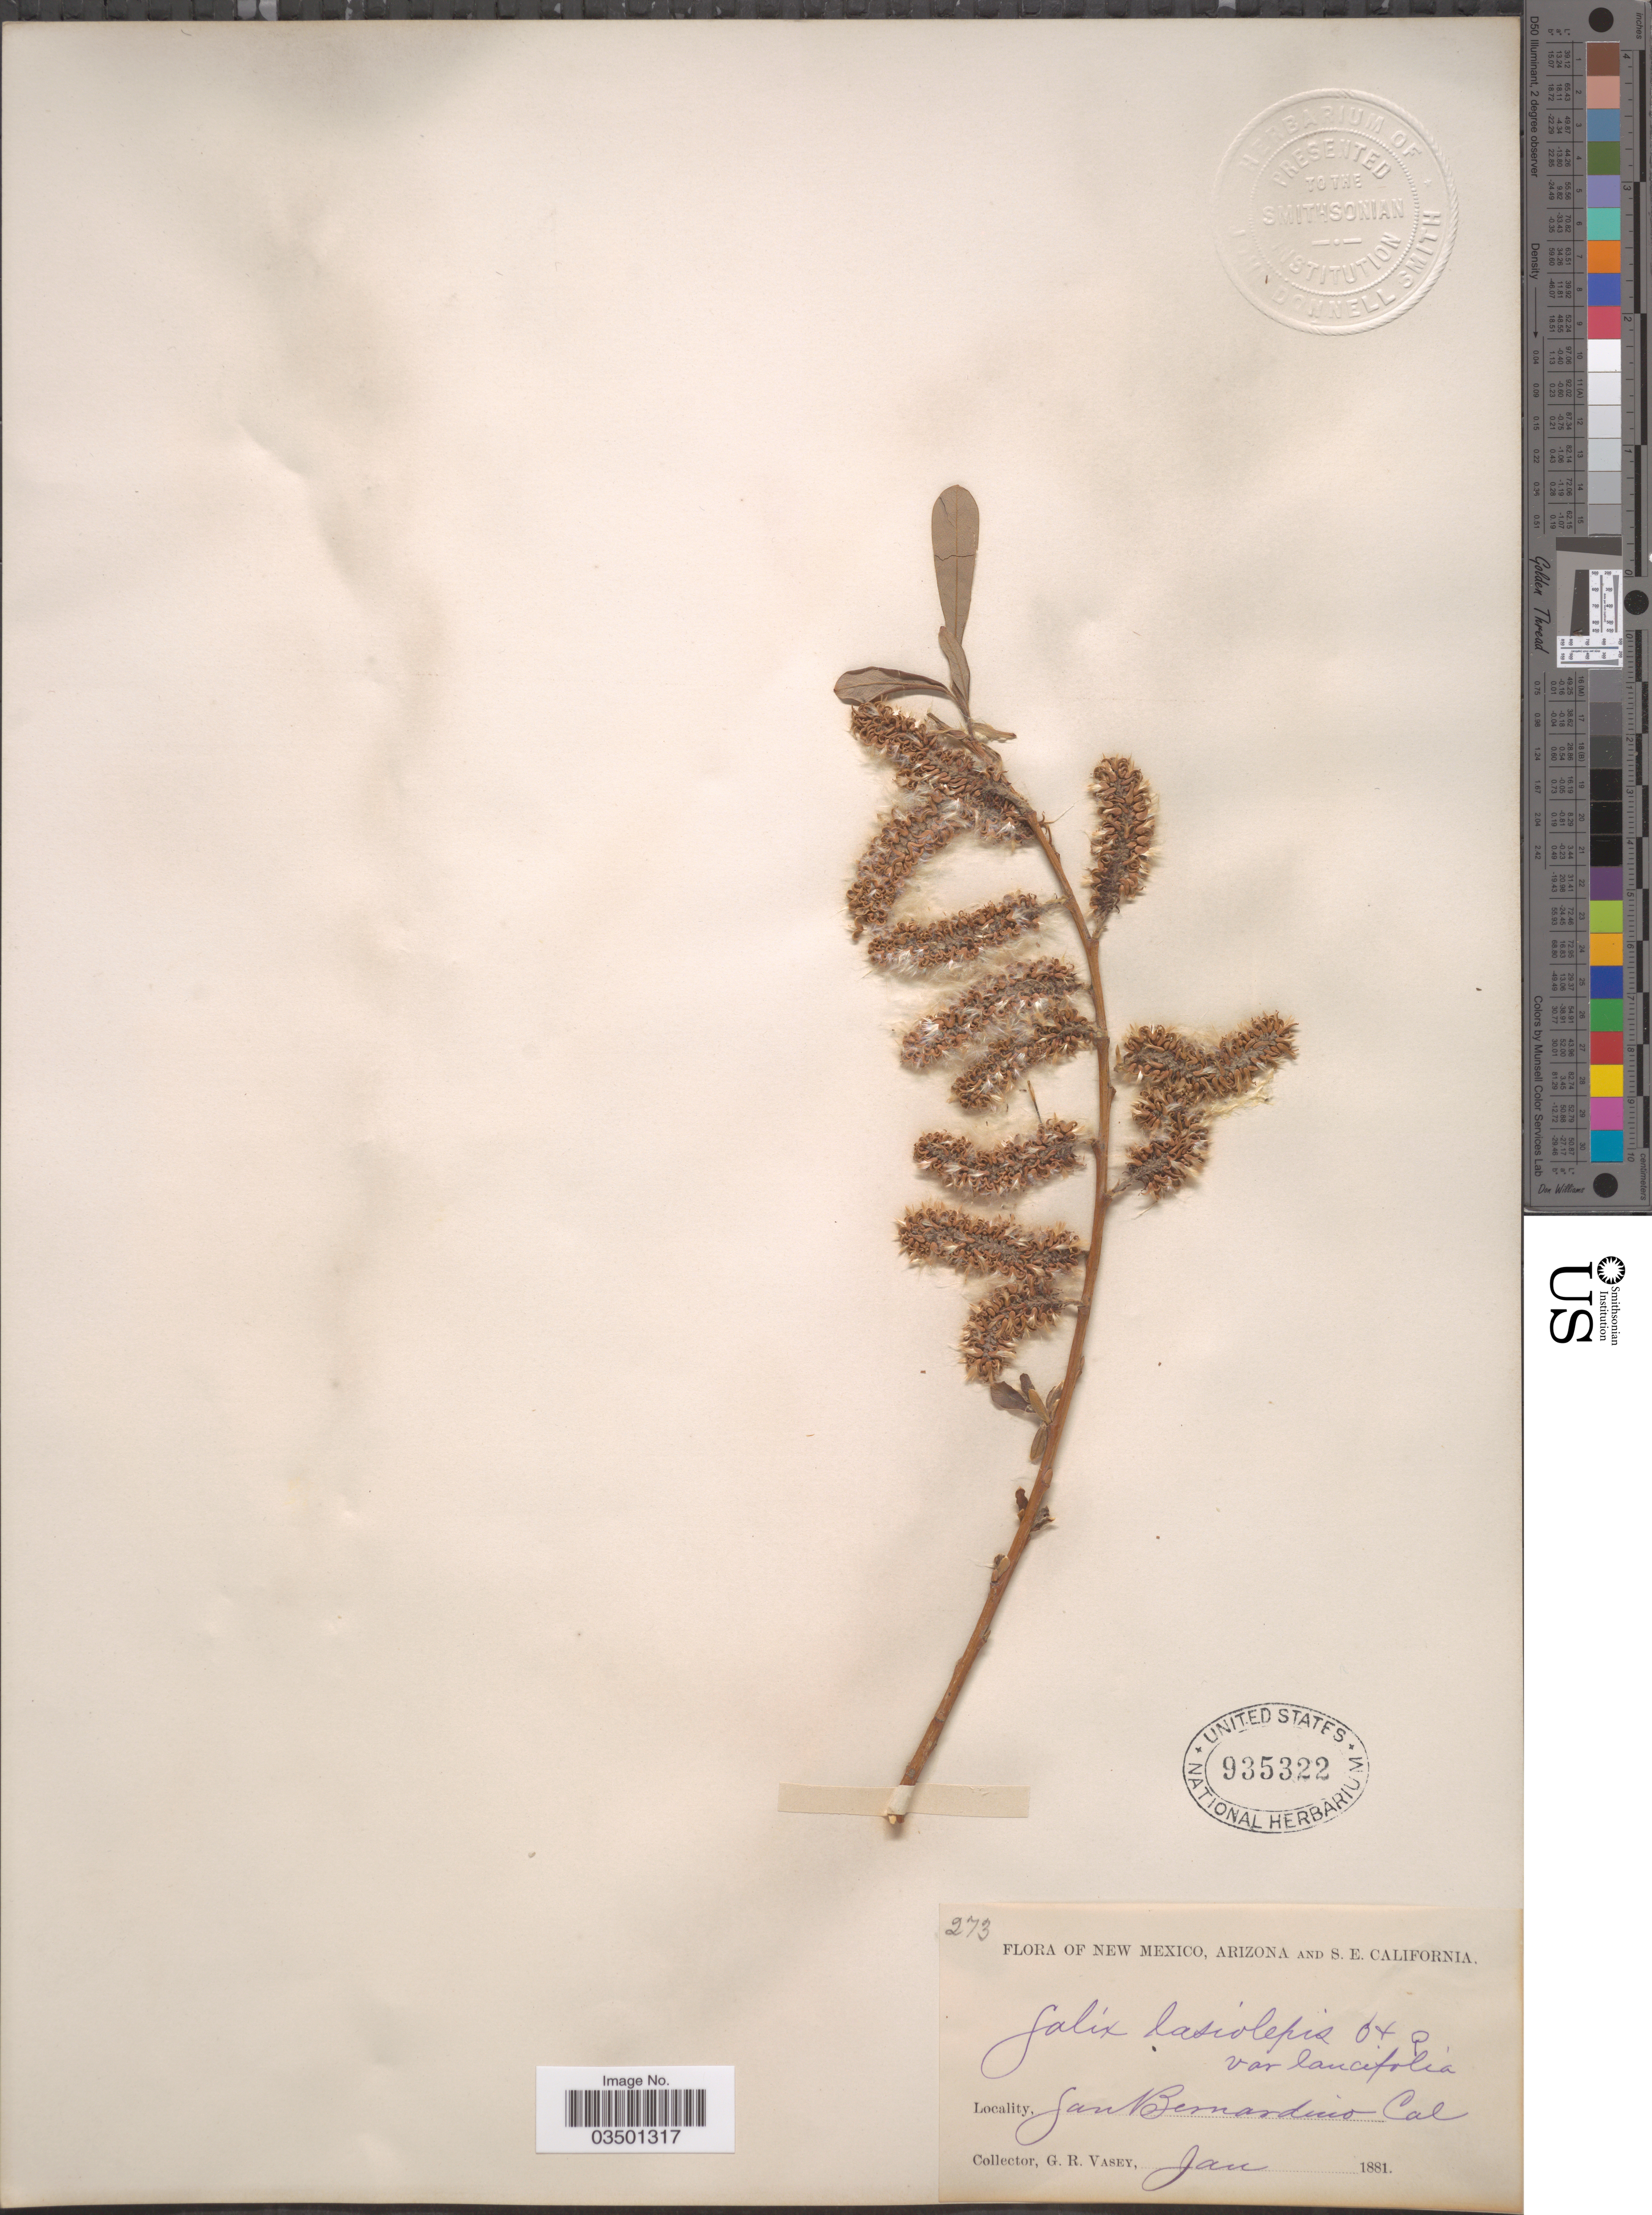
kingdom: Plantae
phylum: Tracheophyta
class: Magnoliopsida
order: Malpighiales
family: Salicaceae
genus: Salix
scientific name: Salix lasiolepis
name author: Benth.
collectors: G. R. Vasey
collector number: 273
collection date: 1881-01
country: United States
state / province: California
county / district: San Bernardino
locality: S. E. California. San Bernardino.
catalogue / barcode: US 935322